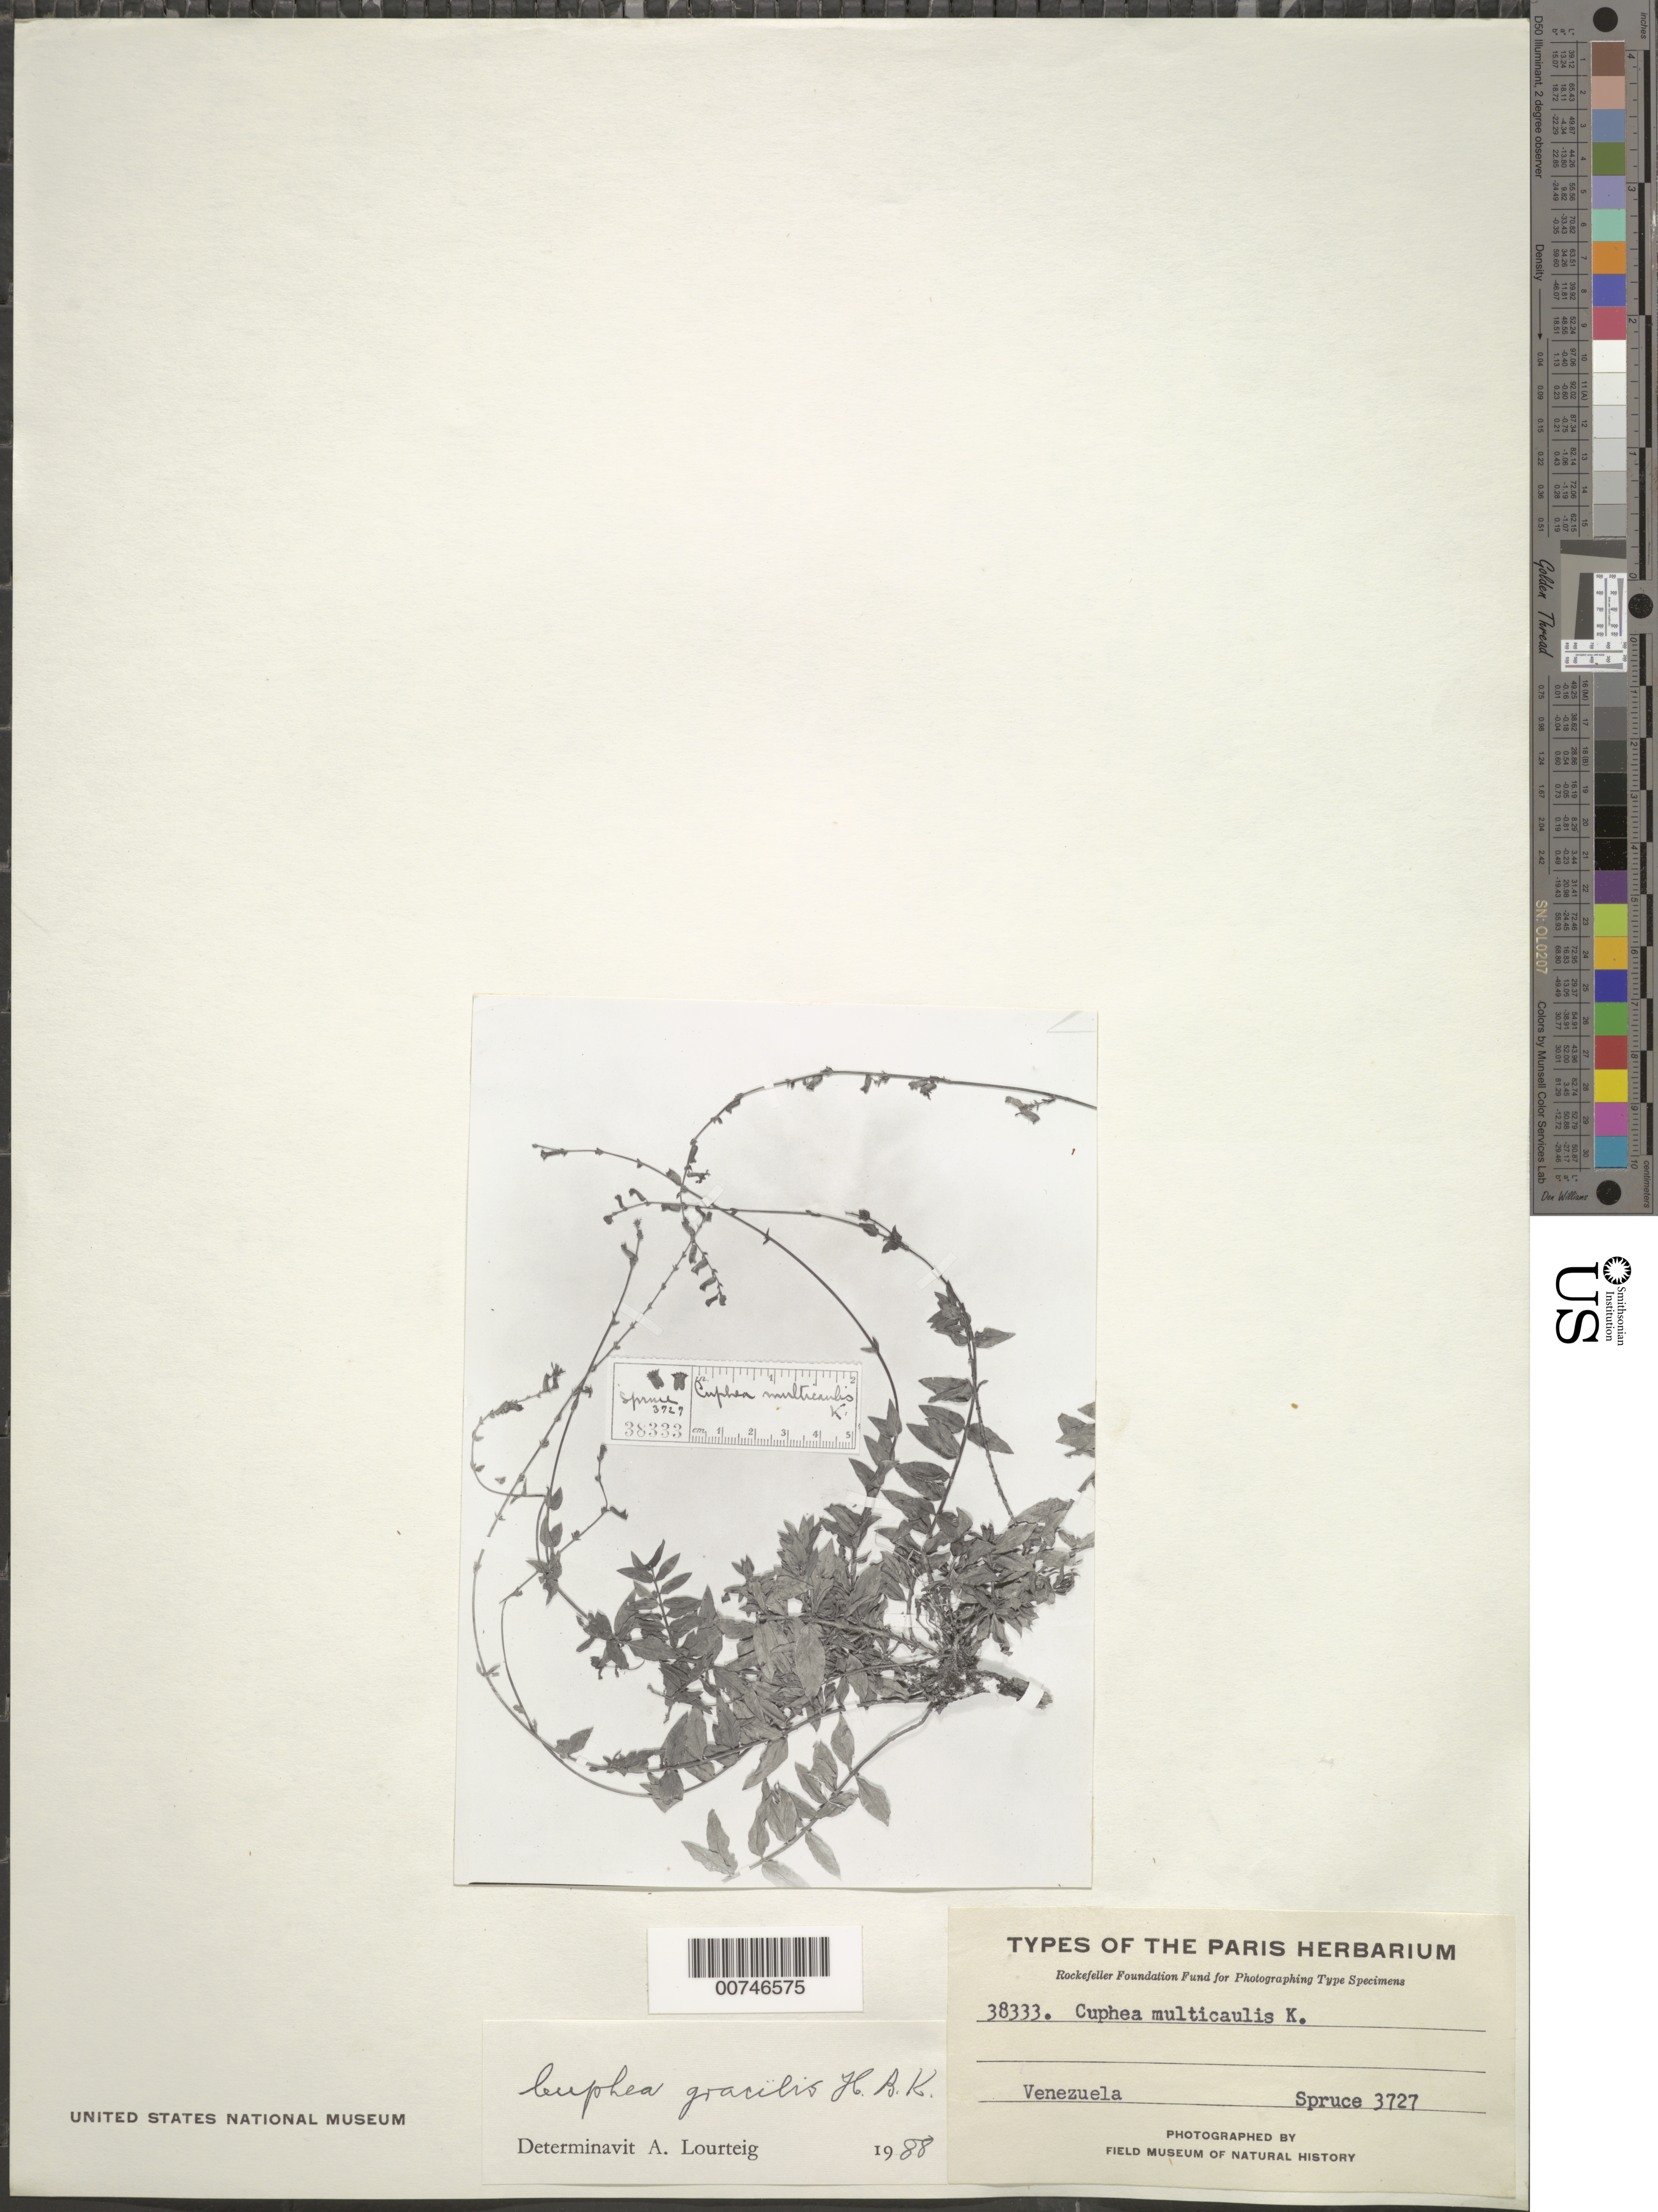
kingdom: Plantae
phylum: Tracheophyta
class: Magnoliopsida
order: Myrtales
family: Lythraceae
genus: Cuphea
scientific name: Cuphea gracilis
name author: Kunth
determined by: Lourteig, A.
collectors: R. Spruce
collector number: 38333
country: Venezuela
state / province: Amazonas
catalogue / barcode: US 38333